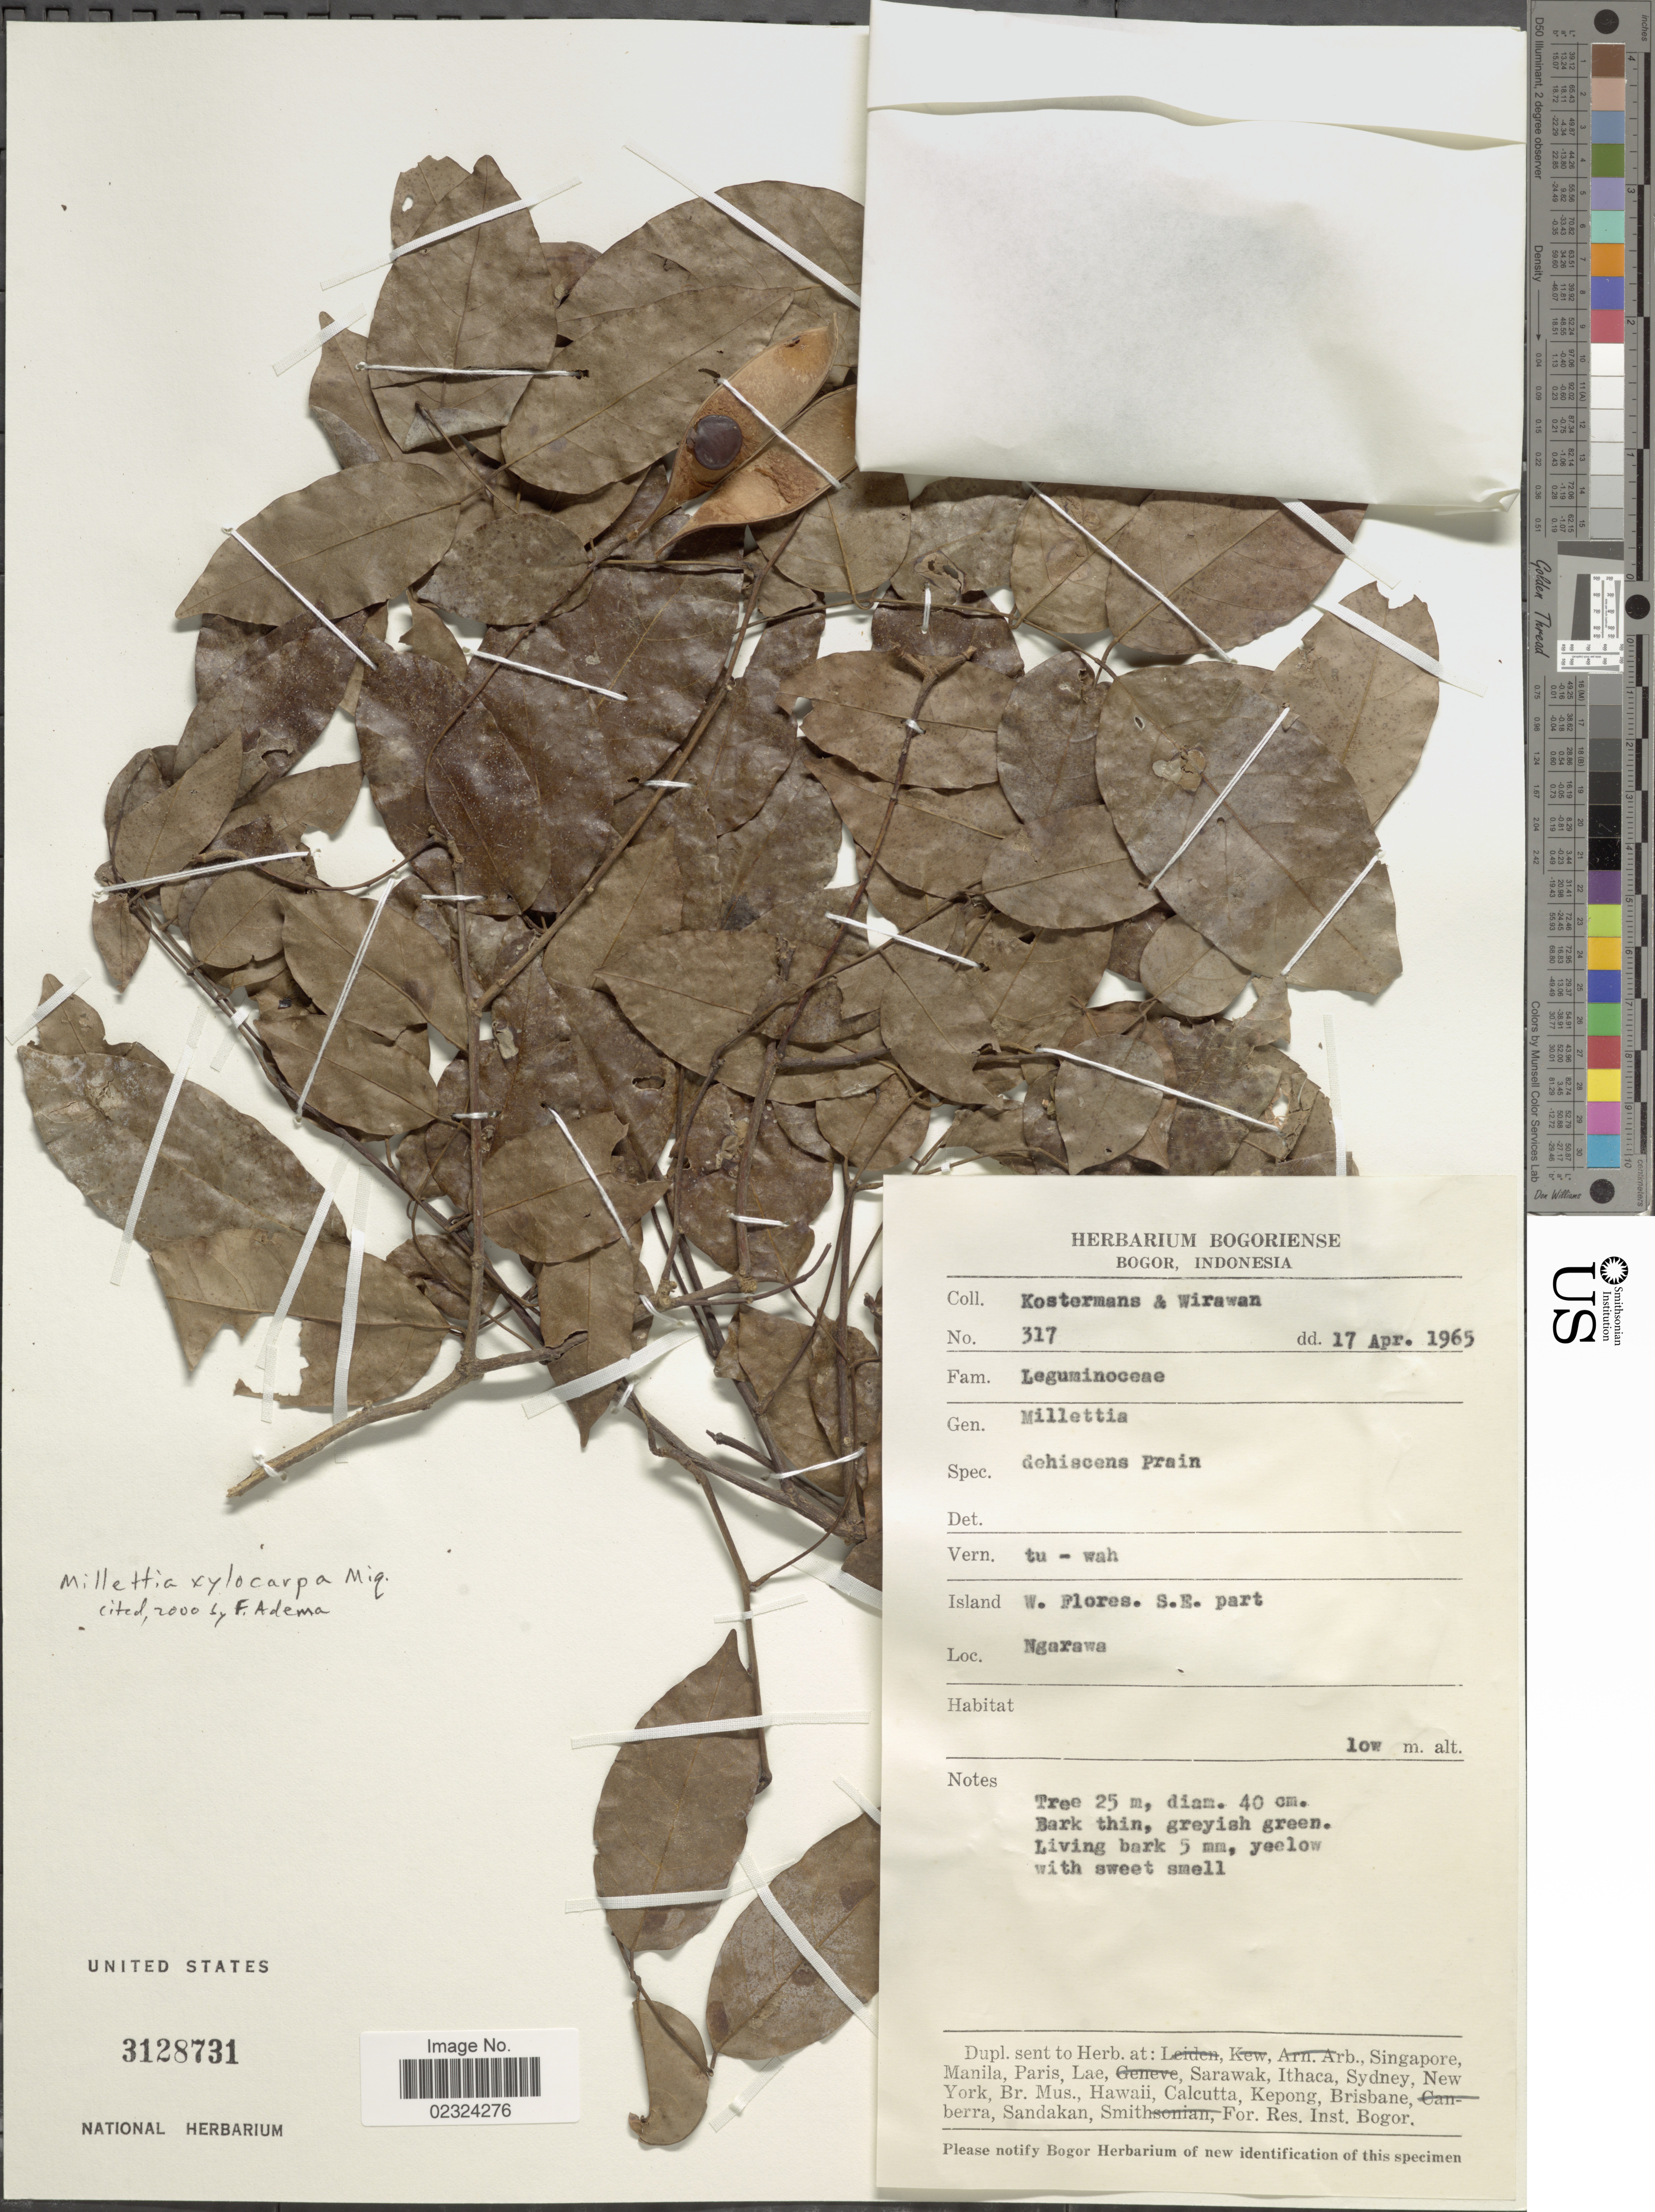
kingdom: Plantae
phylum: Tracheophyta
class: Magnoliopsida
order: Fabales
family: Fabaceae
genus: Millettia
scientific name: Millettia xylocarpa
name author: Miq.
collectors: Kostermans & -. Wirawan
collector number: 317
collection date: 1965-04-17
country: Indonesia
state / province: Nusa Tenggara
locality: Island: W. Flores. S.E. Part. Ngarawa.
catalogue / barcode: US 3128731